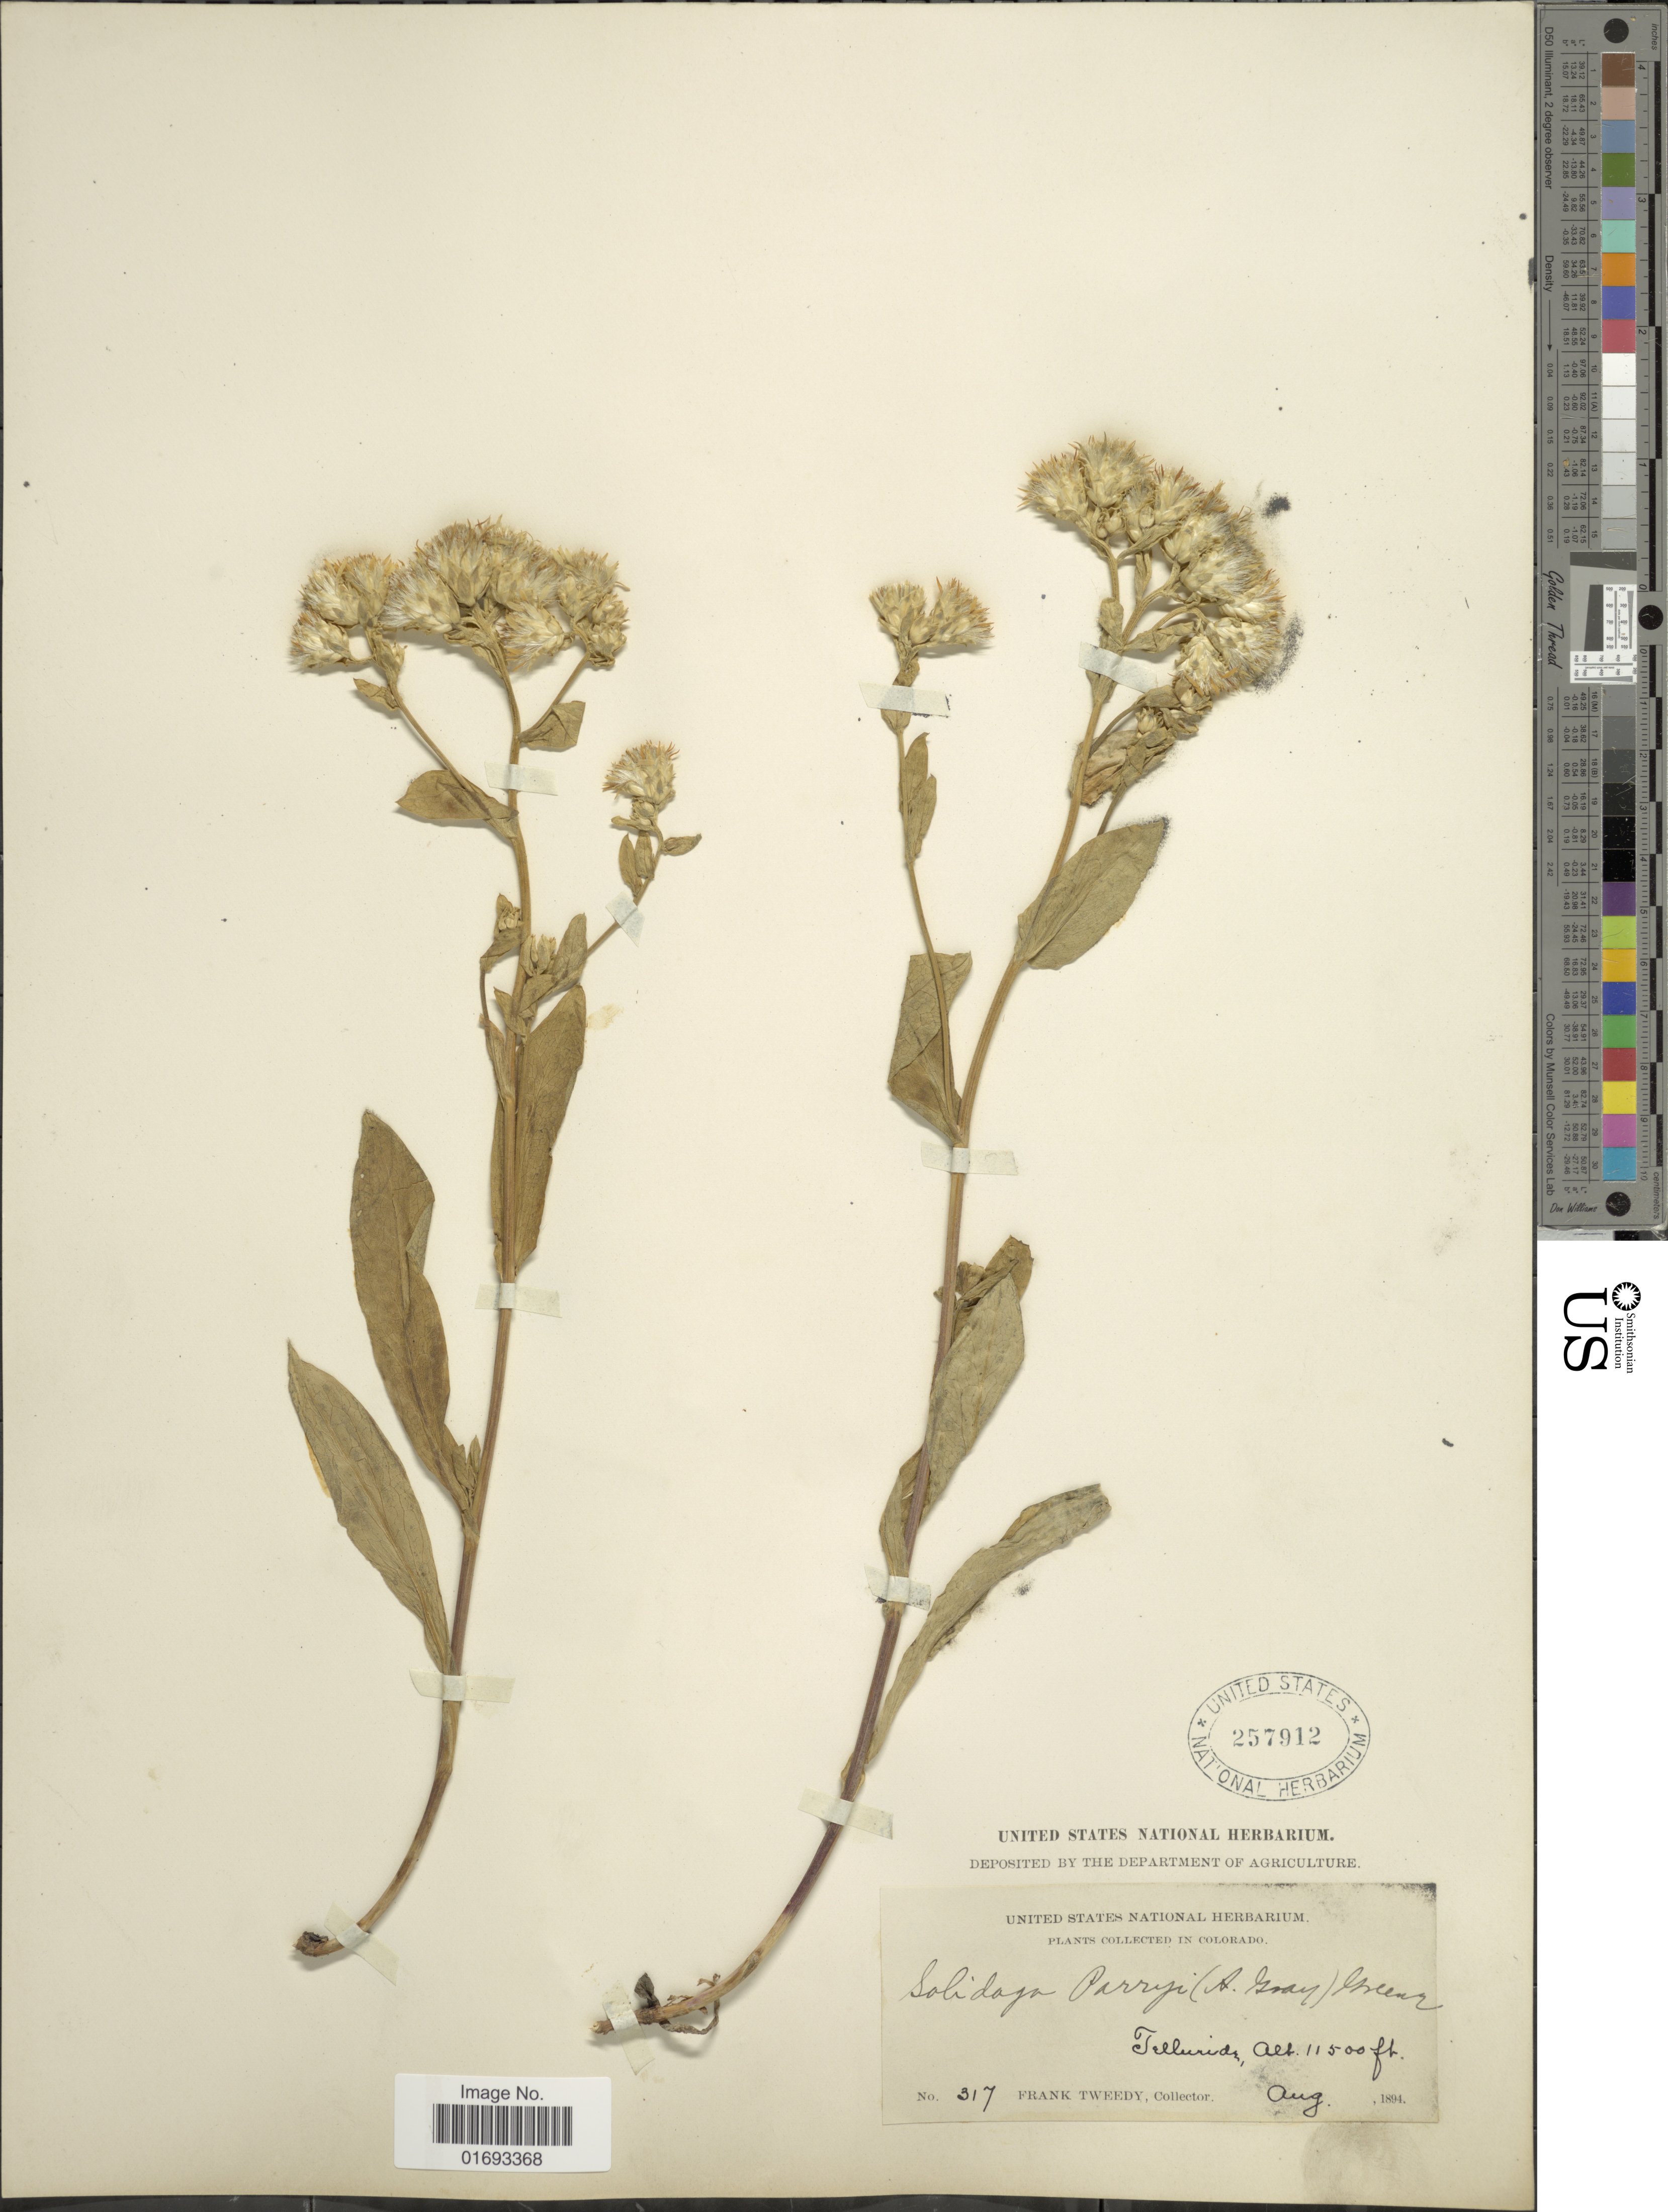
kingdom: Plantae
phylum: Tracheophyta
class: Magnoliopsida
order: Asterales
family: Asteraceae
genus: Oreochrysum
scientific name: Oreochrysum parryi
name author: (A. Gray) Rydb.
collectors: F. Tweedy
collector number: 317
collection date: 1894-08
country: United States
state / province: Colorado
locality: Telluride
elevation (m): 3505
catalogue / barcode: US 257912